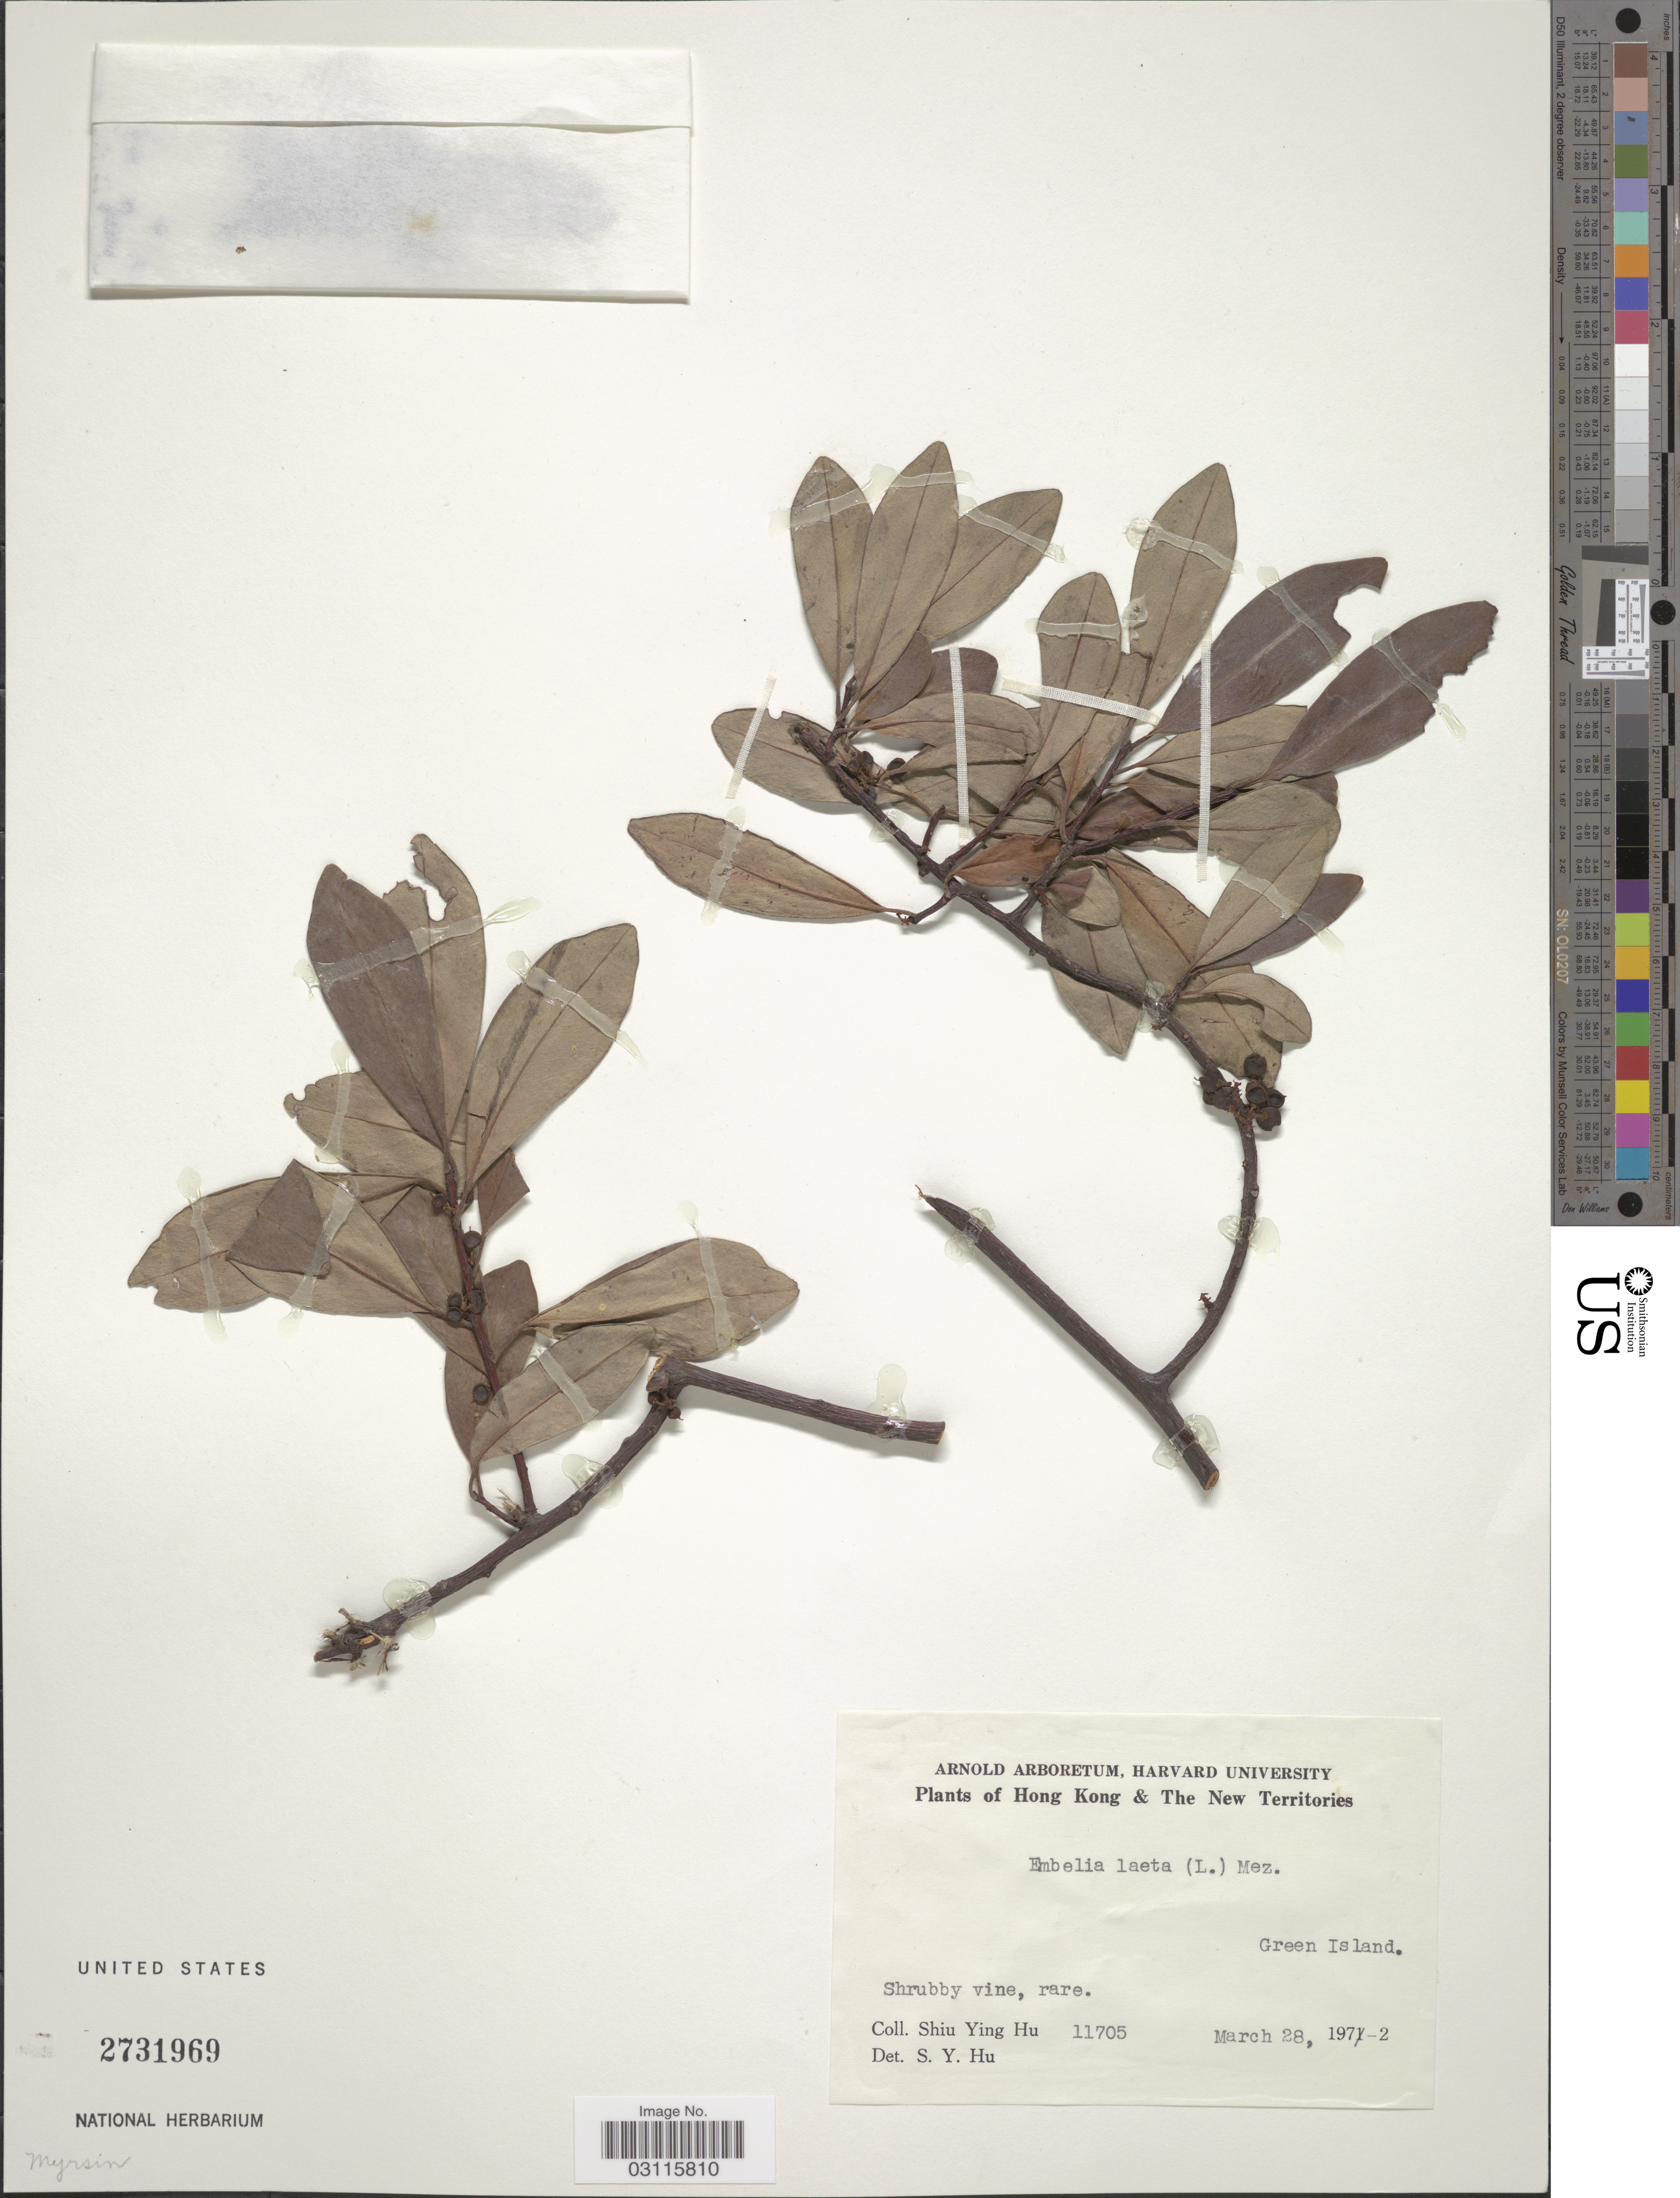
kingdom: Plantae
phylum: Tracheophyta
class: Magnoliopsida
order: Ericales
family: Primulaceae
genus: Embelia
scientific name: Embelia laeta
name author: (L.) Mez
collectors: S. Y. Hu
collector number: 11705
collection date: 1972-03-28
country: China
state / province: Hong Kong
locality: The New Territories. Green Island.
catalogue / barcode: US 2731969